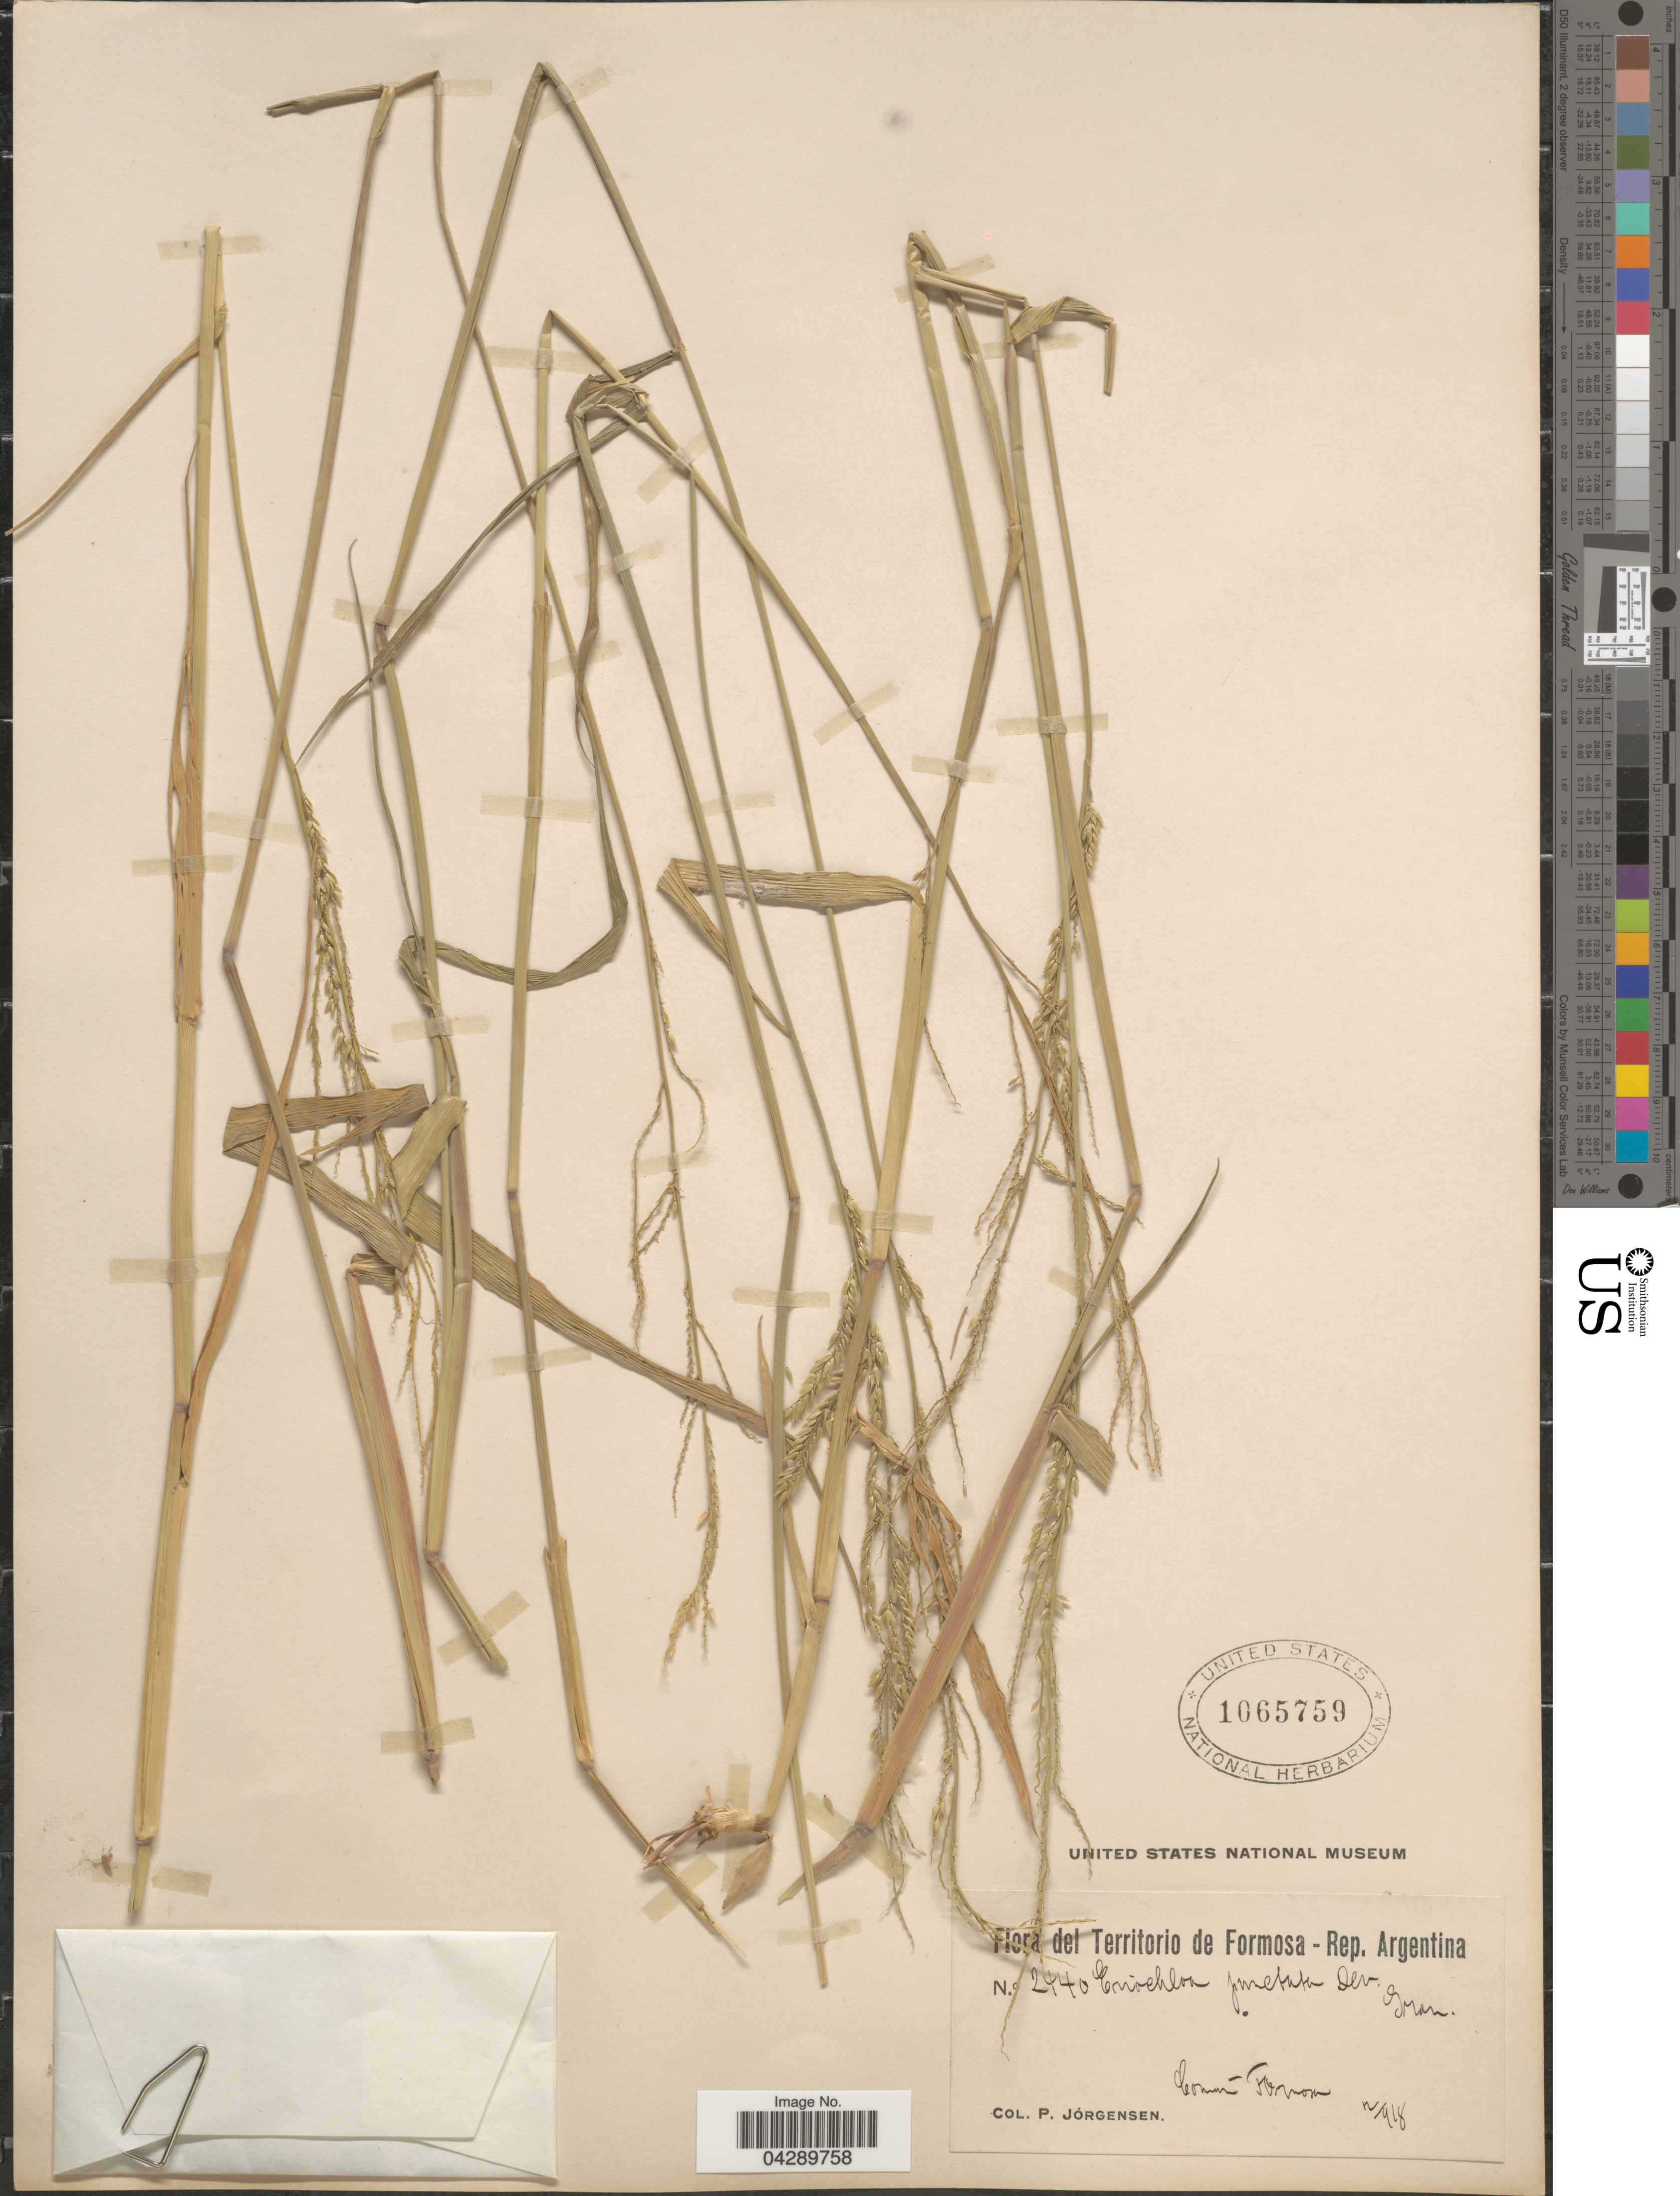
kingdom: Plantae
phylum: Tracheophyta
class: Liliopsida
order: Poales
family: Poaceae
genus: Eriochloa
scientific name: Eriochloa punctata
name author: (L.) Desv. ex Ham.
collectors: P. Jörgensen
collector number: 2440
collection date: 1918-02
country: Argentina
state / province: Formosa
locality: Territorio de Formosa-Rep. Argentina. Común Formosa.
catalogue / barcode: US 1065759